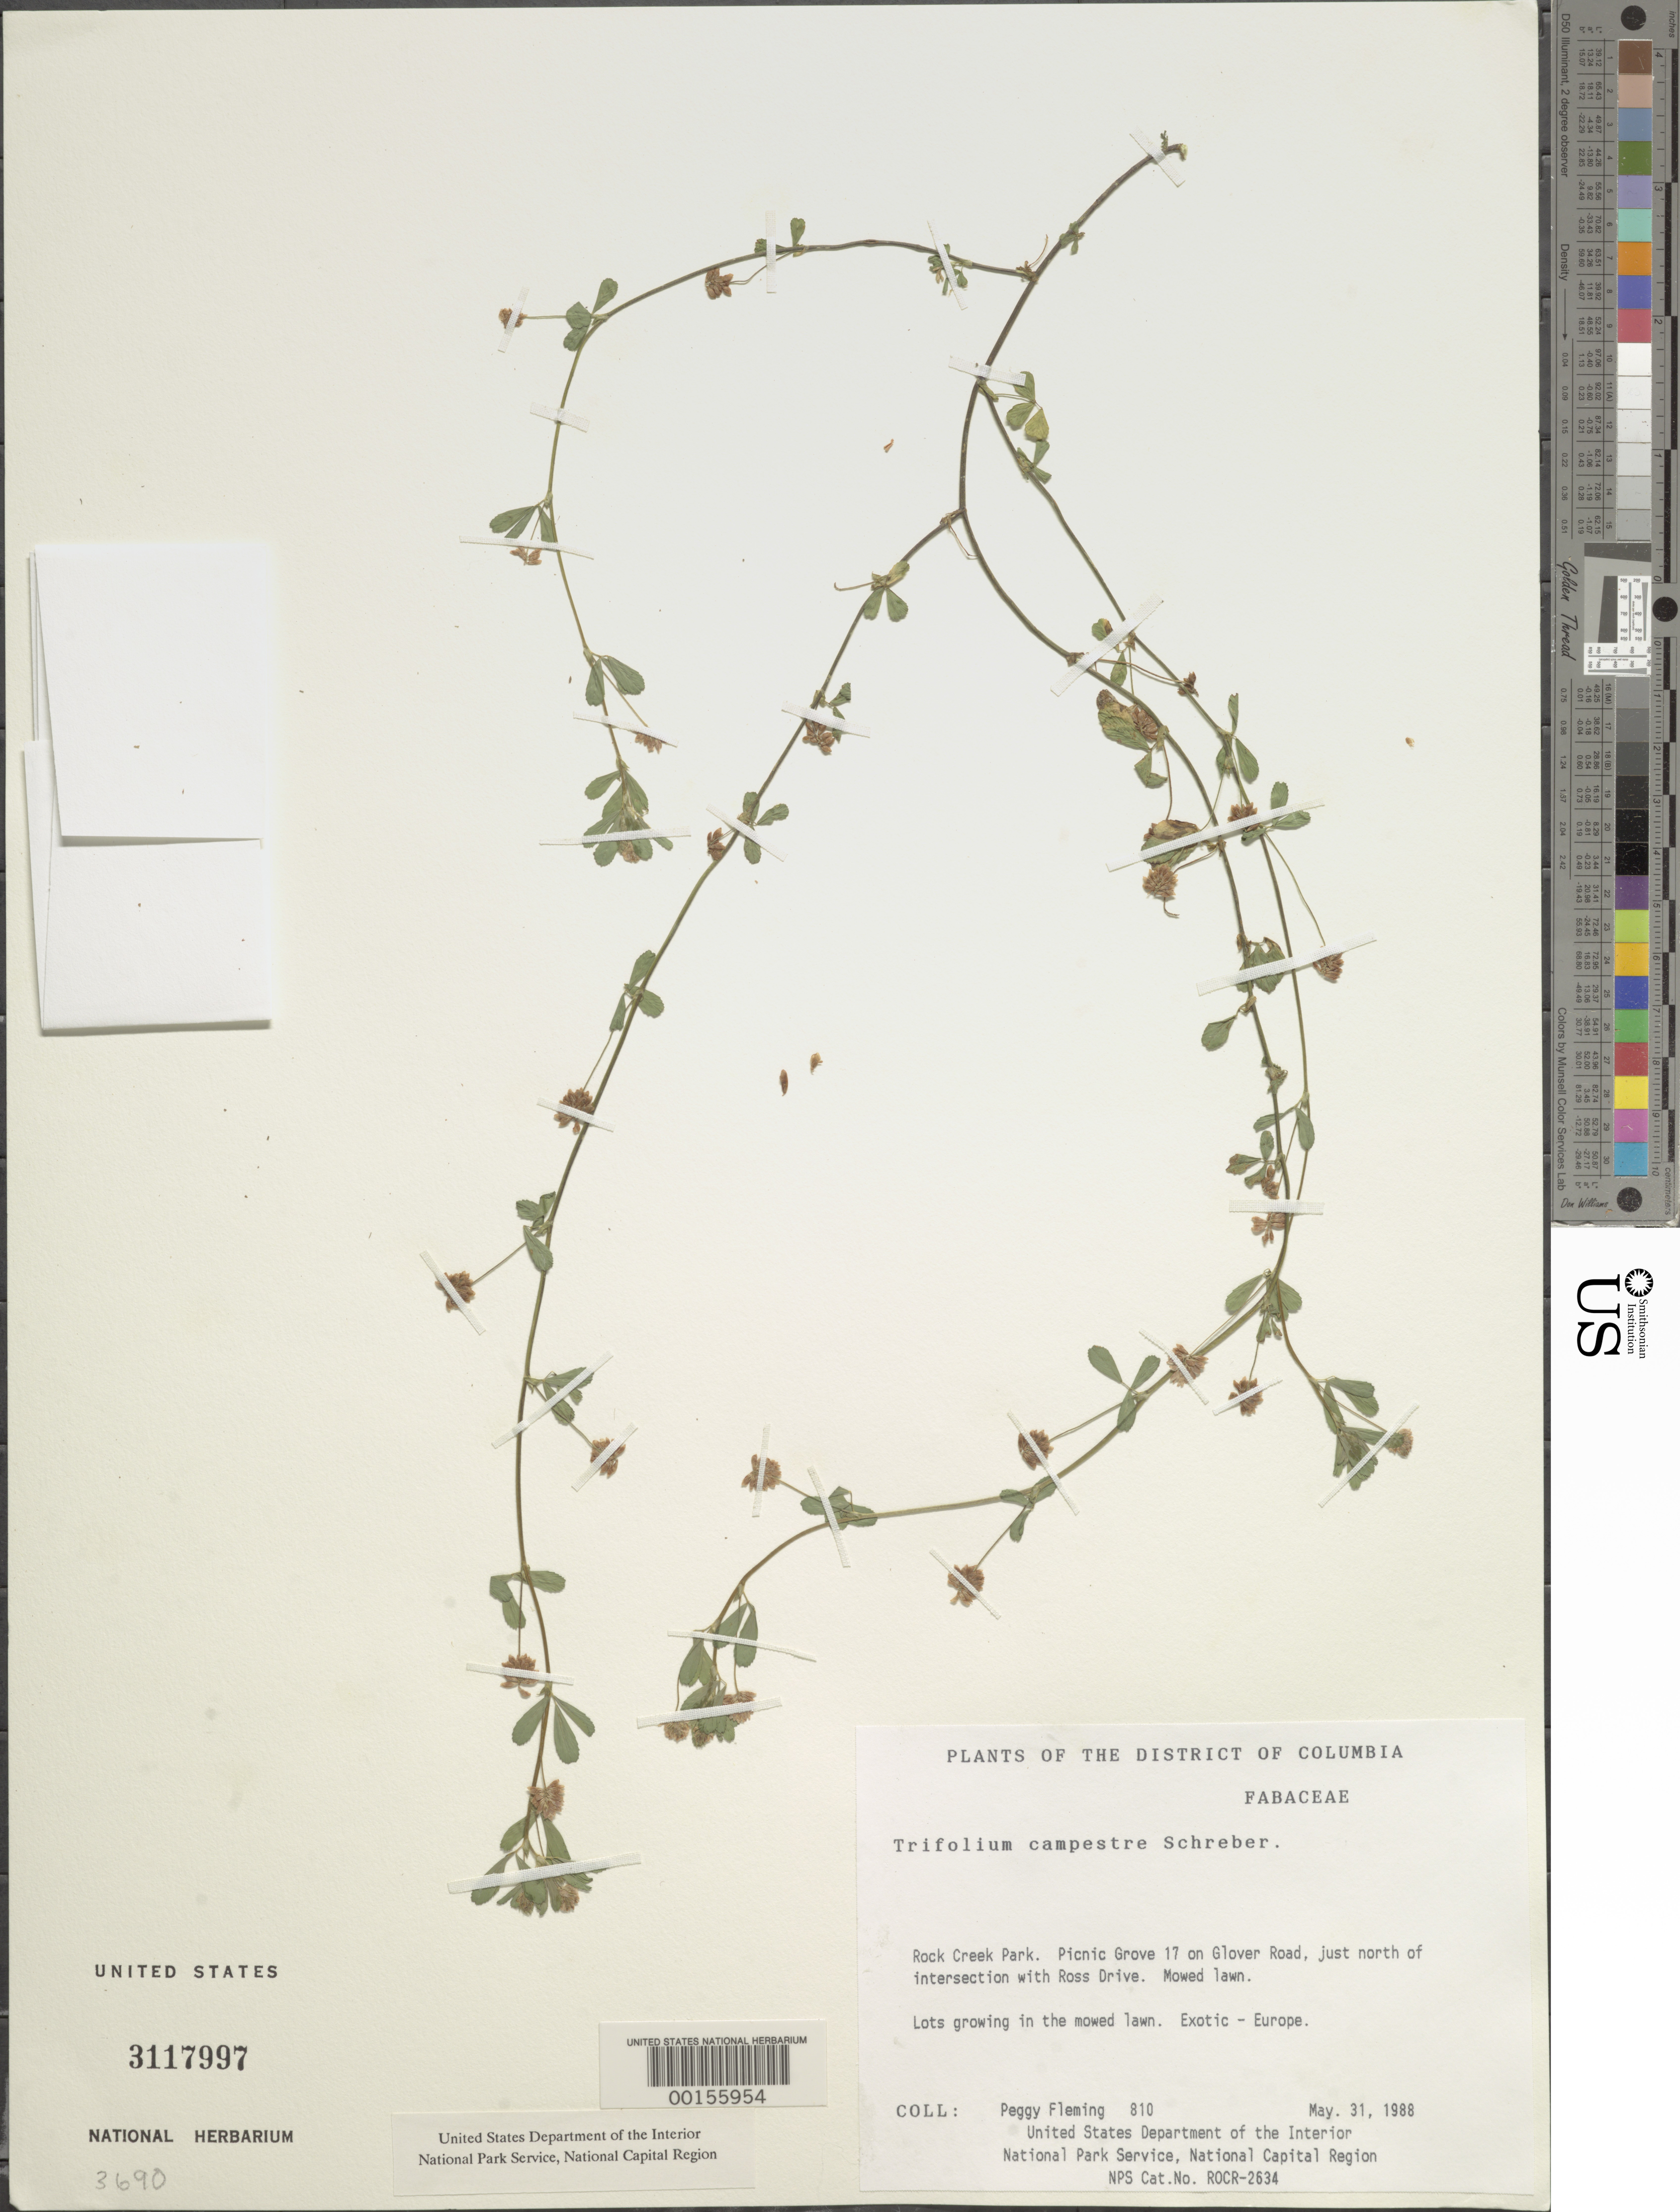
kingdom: Plantae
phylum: Tracheophyta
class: Magnoliopsida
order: Fabales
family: Fabaceae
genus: Trifolium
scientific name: Trifolium campestre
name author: Schreb.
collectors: P. Fleming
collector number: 810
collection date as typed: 31 May 1988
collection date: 1988-05-31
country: United States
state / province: District of Columbia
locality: Rock Creek Park, Picnic Grove 17 on Glover Road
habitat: Mowed lawn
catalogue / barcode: US 3117997